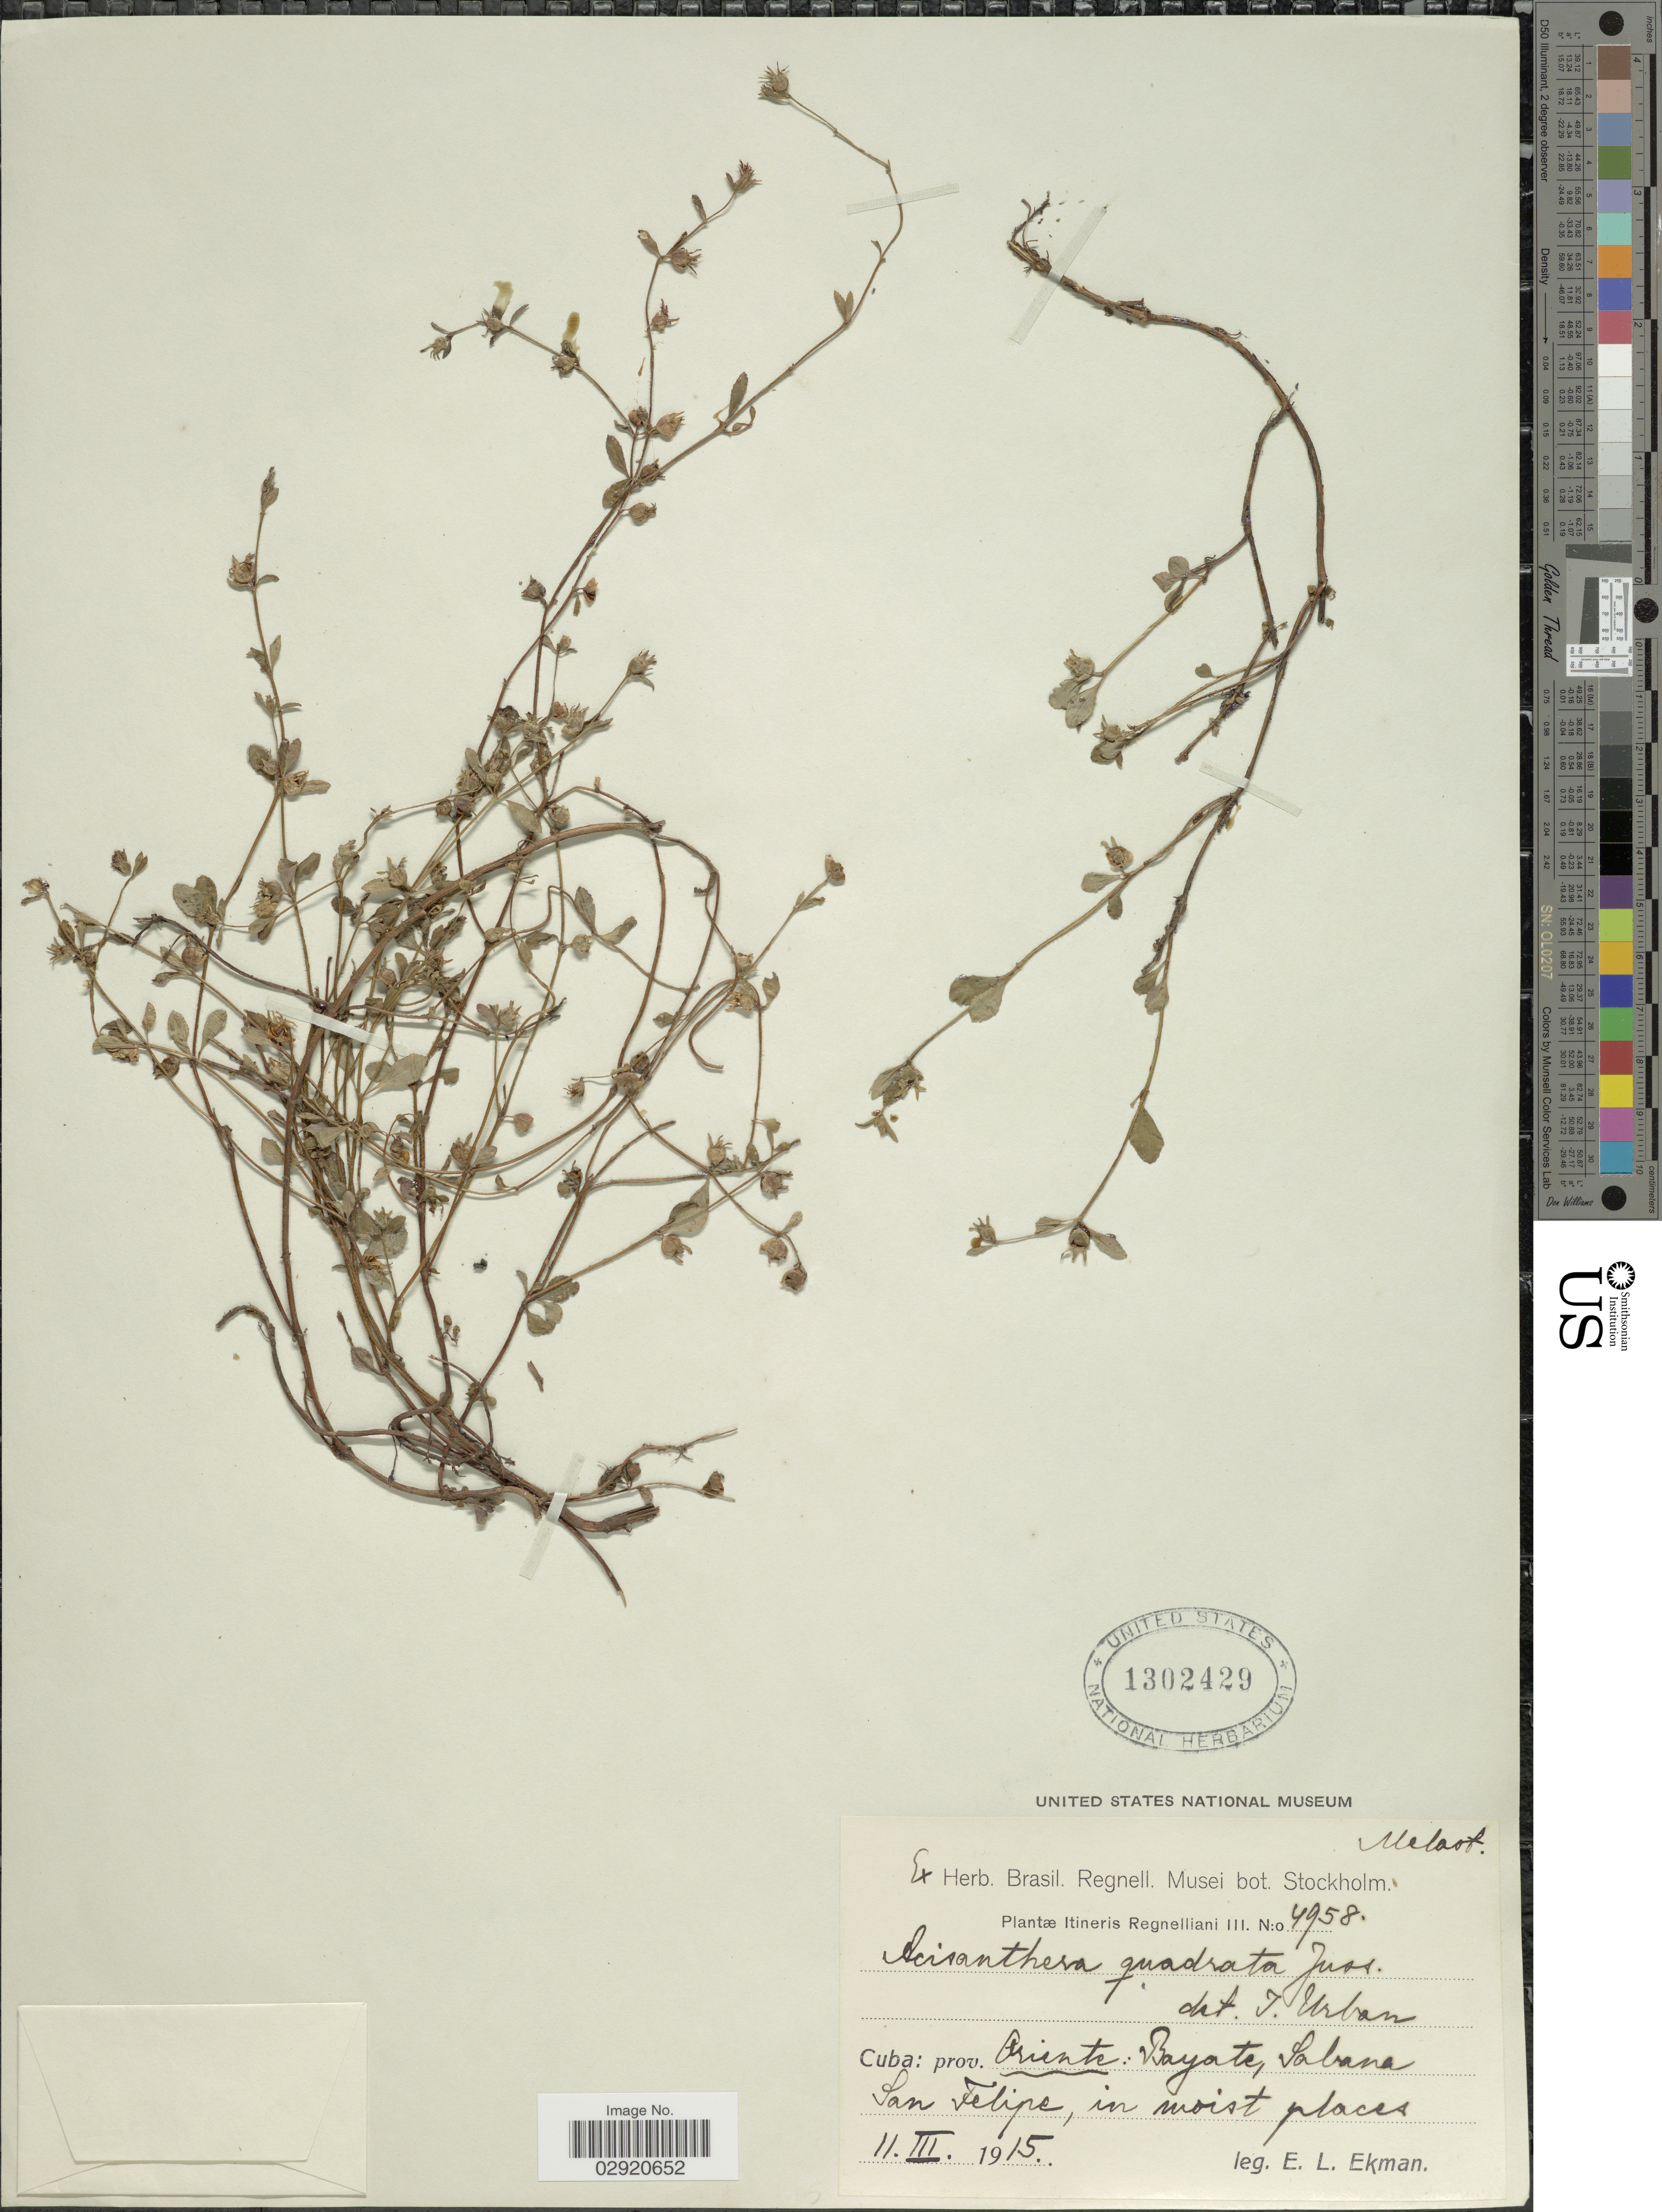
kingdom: Plantae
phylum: Tracheophyta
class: Magnoliopsida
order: Myrtales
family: Melastomataceae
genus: Acisanthera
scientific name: Acisanthera erecta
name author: Gleason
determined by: Nunes da Silva, Diego, (RB), Jardim Botanico do Rio de Janeiro - Herbario (BRAZIL)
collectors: E. L. Ekman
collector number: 4958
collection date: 1915-03-11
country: Cuba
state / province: Oriente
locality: Bayate, Sabana San Felipe.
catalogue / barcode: US 1302429